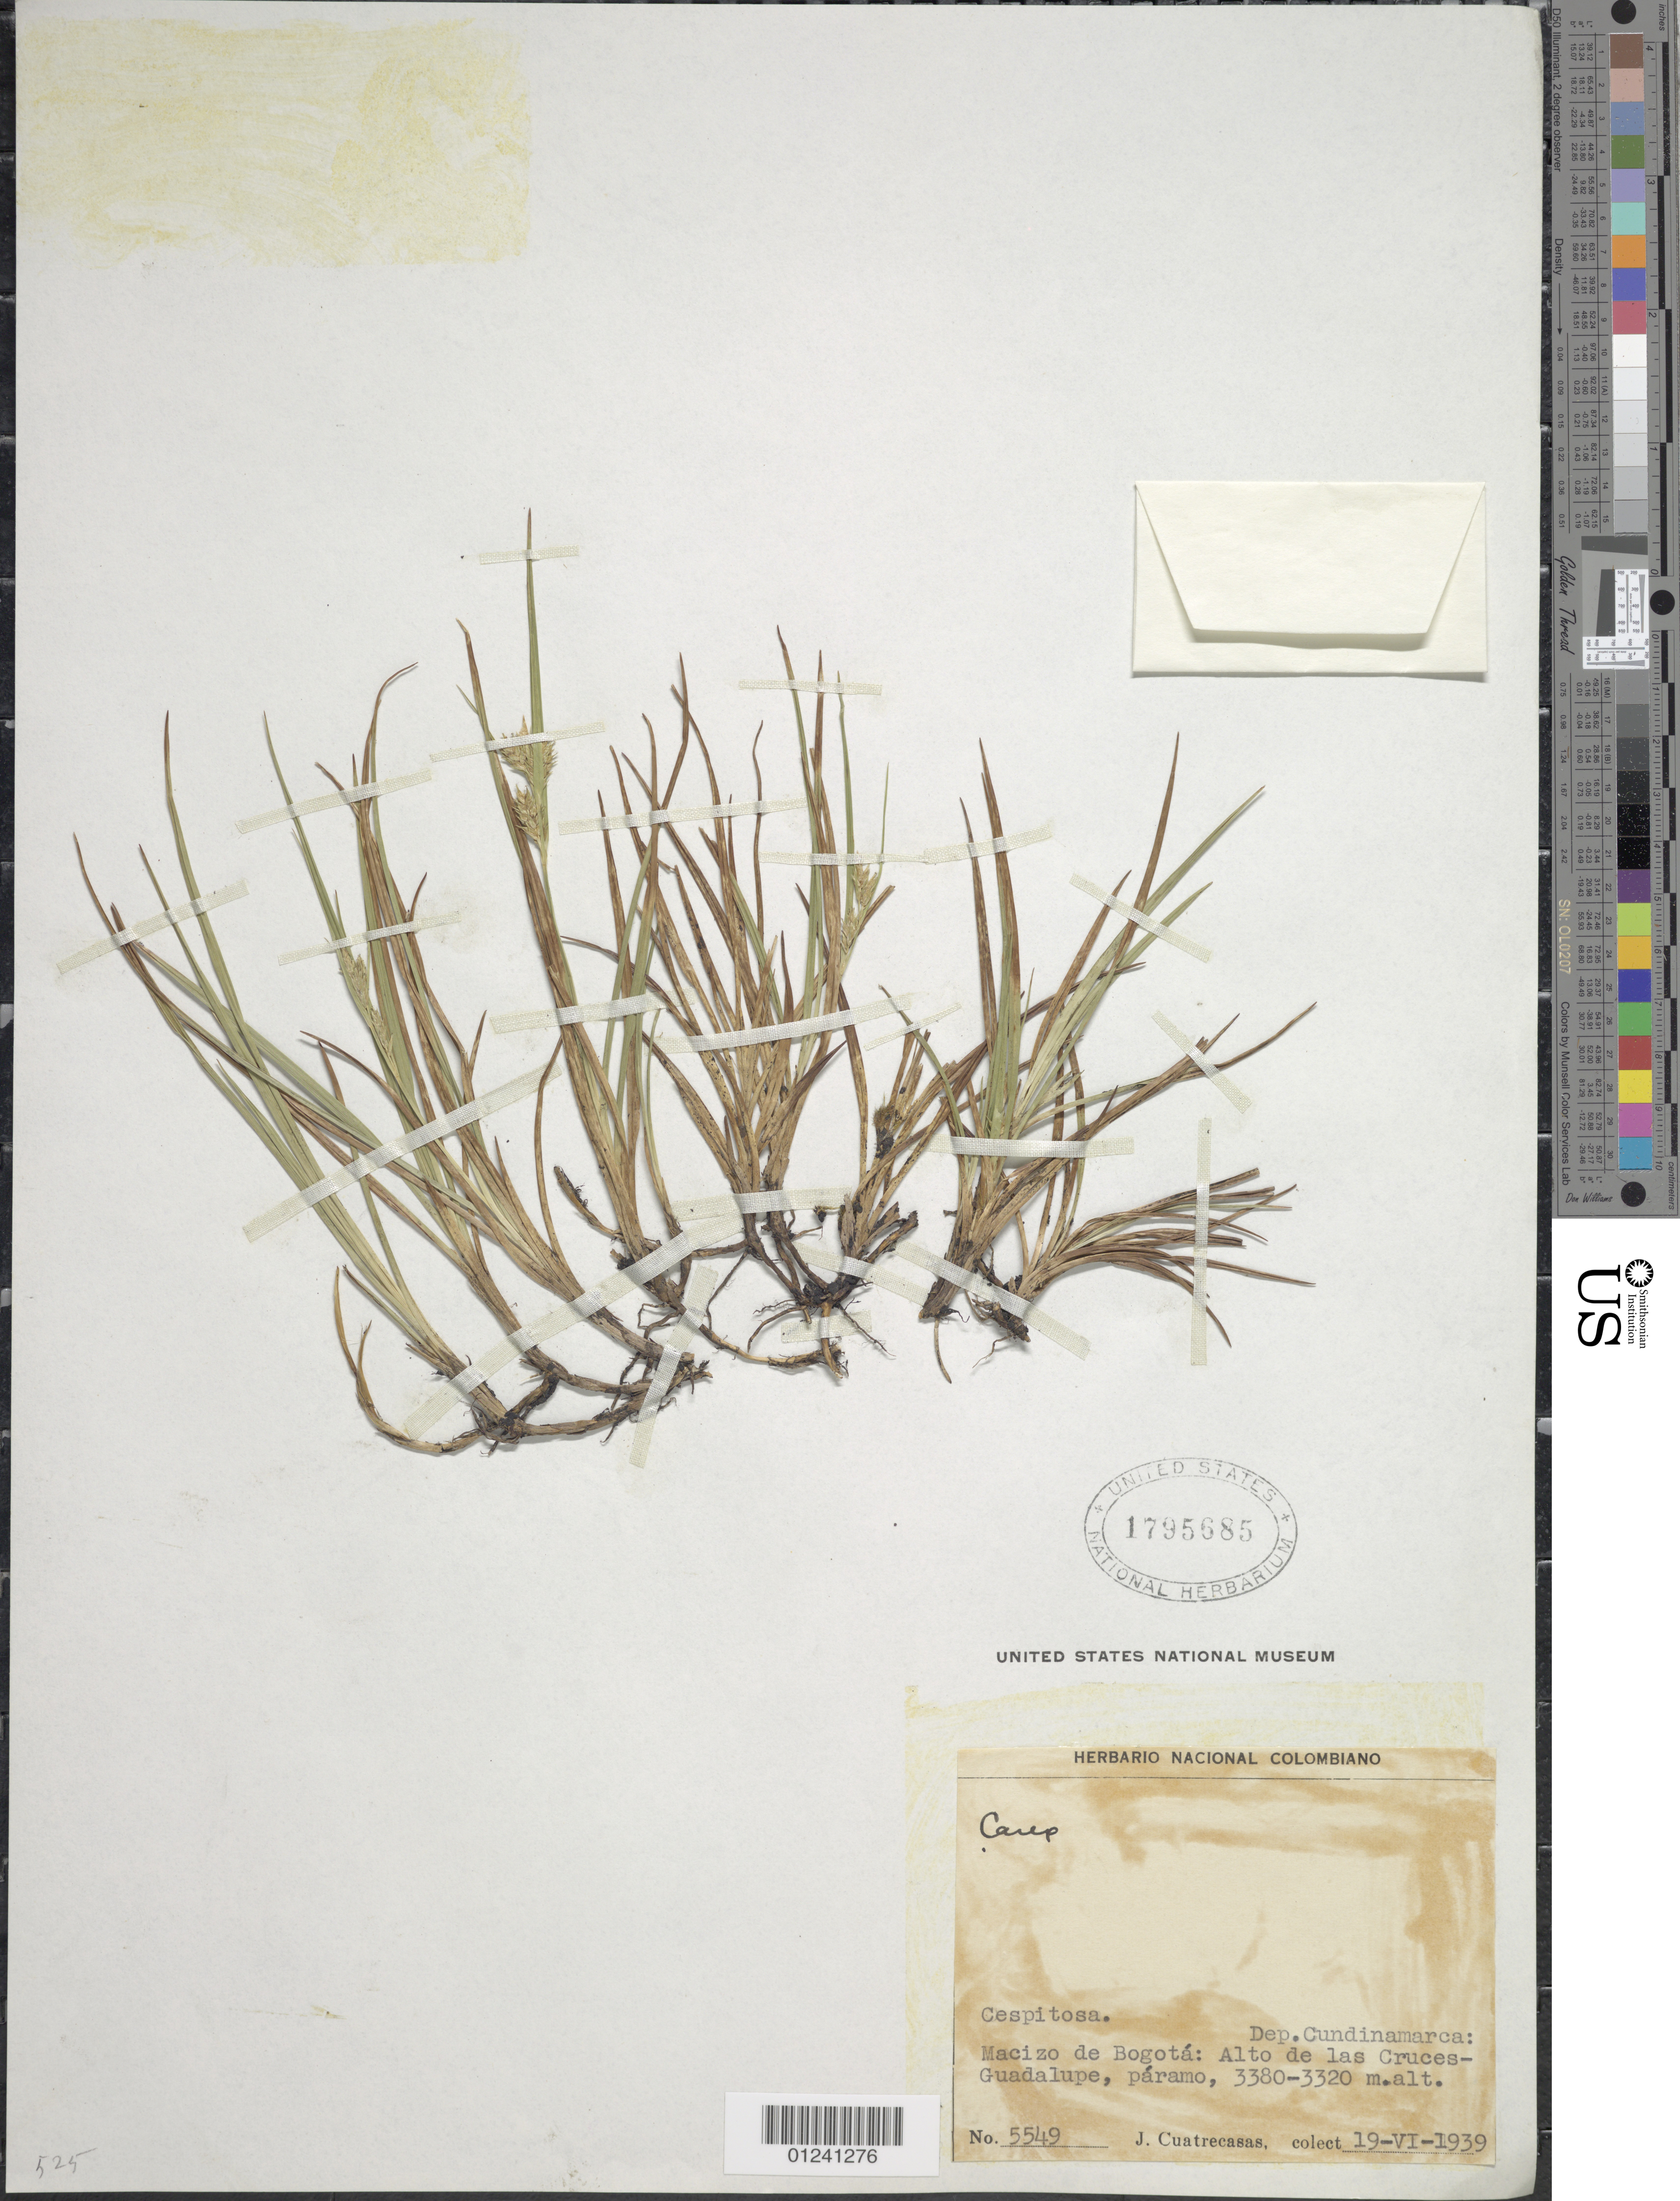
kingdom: Plantae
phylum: Tracheophyta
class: Liliopsida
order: Poales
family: Cyperaceae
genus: Carex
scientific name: Carex sp.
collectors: J. Cuatrecasas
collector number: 5549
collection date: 1939-06-19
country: Colombia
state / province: Cundinamarca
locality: Macizo de Bogota: Alto de las Cruces, Guadalupe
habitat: paramo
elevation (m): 3320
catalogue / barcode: US 1795685